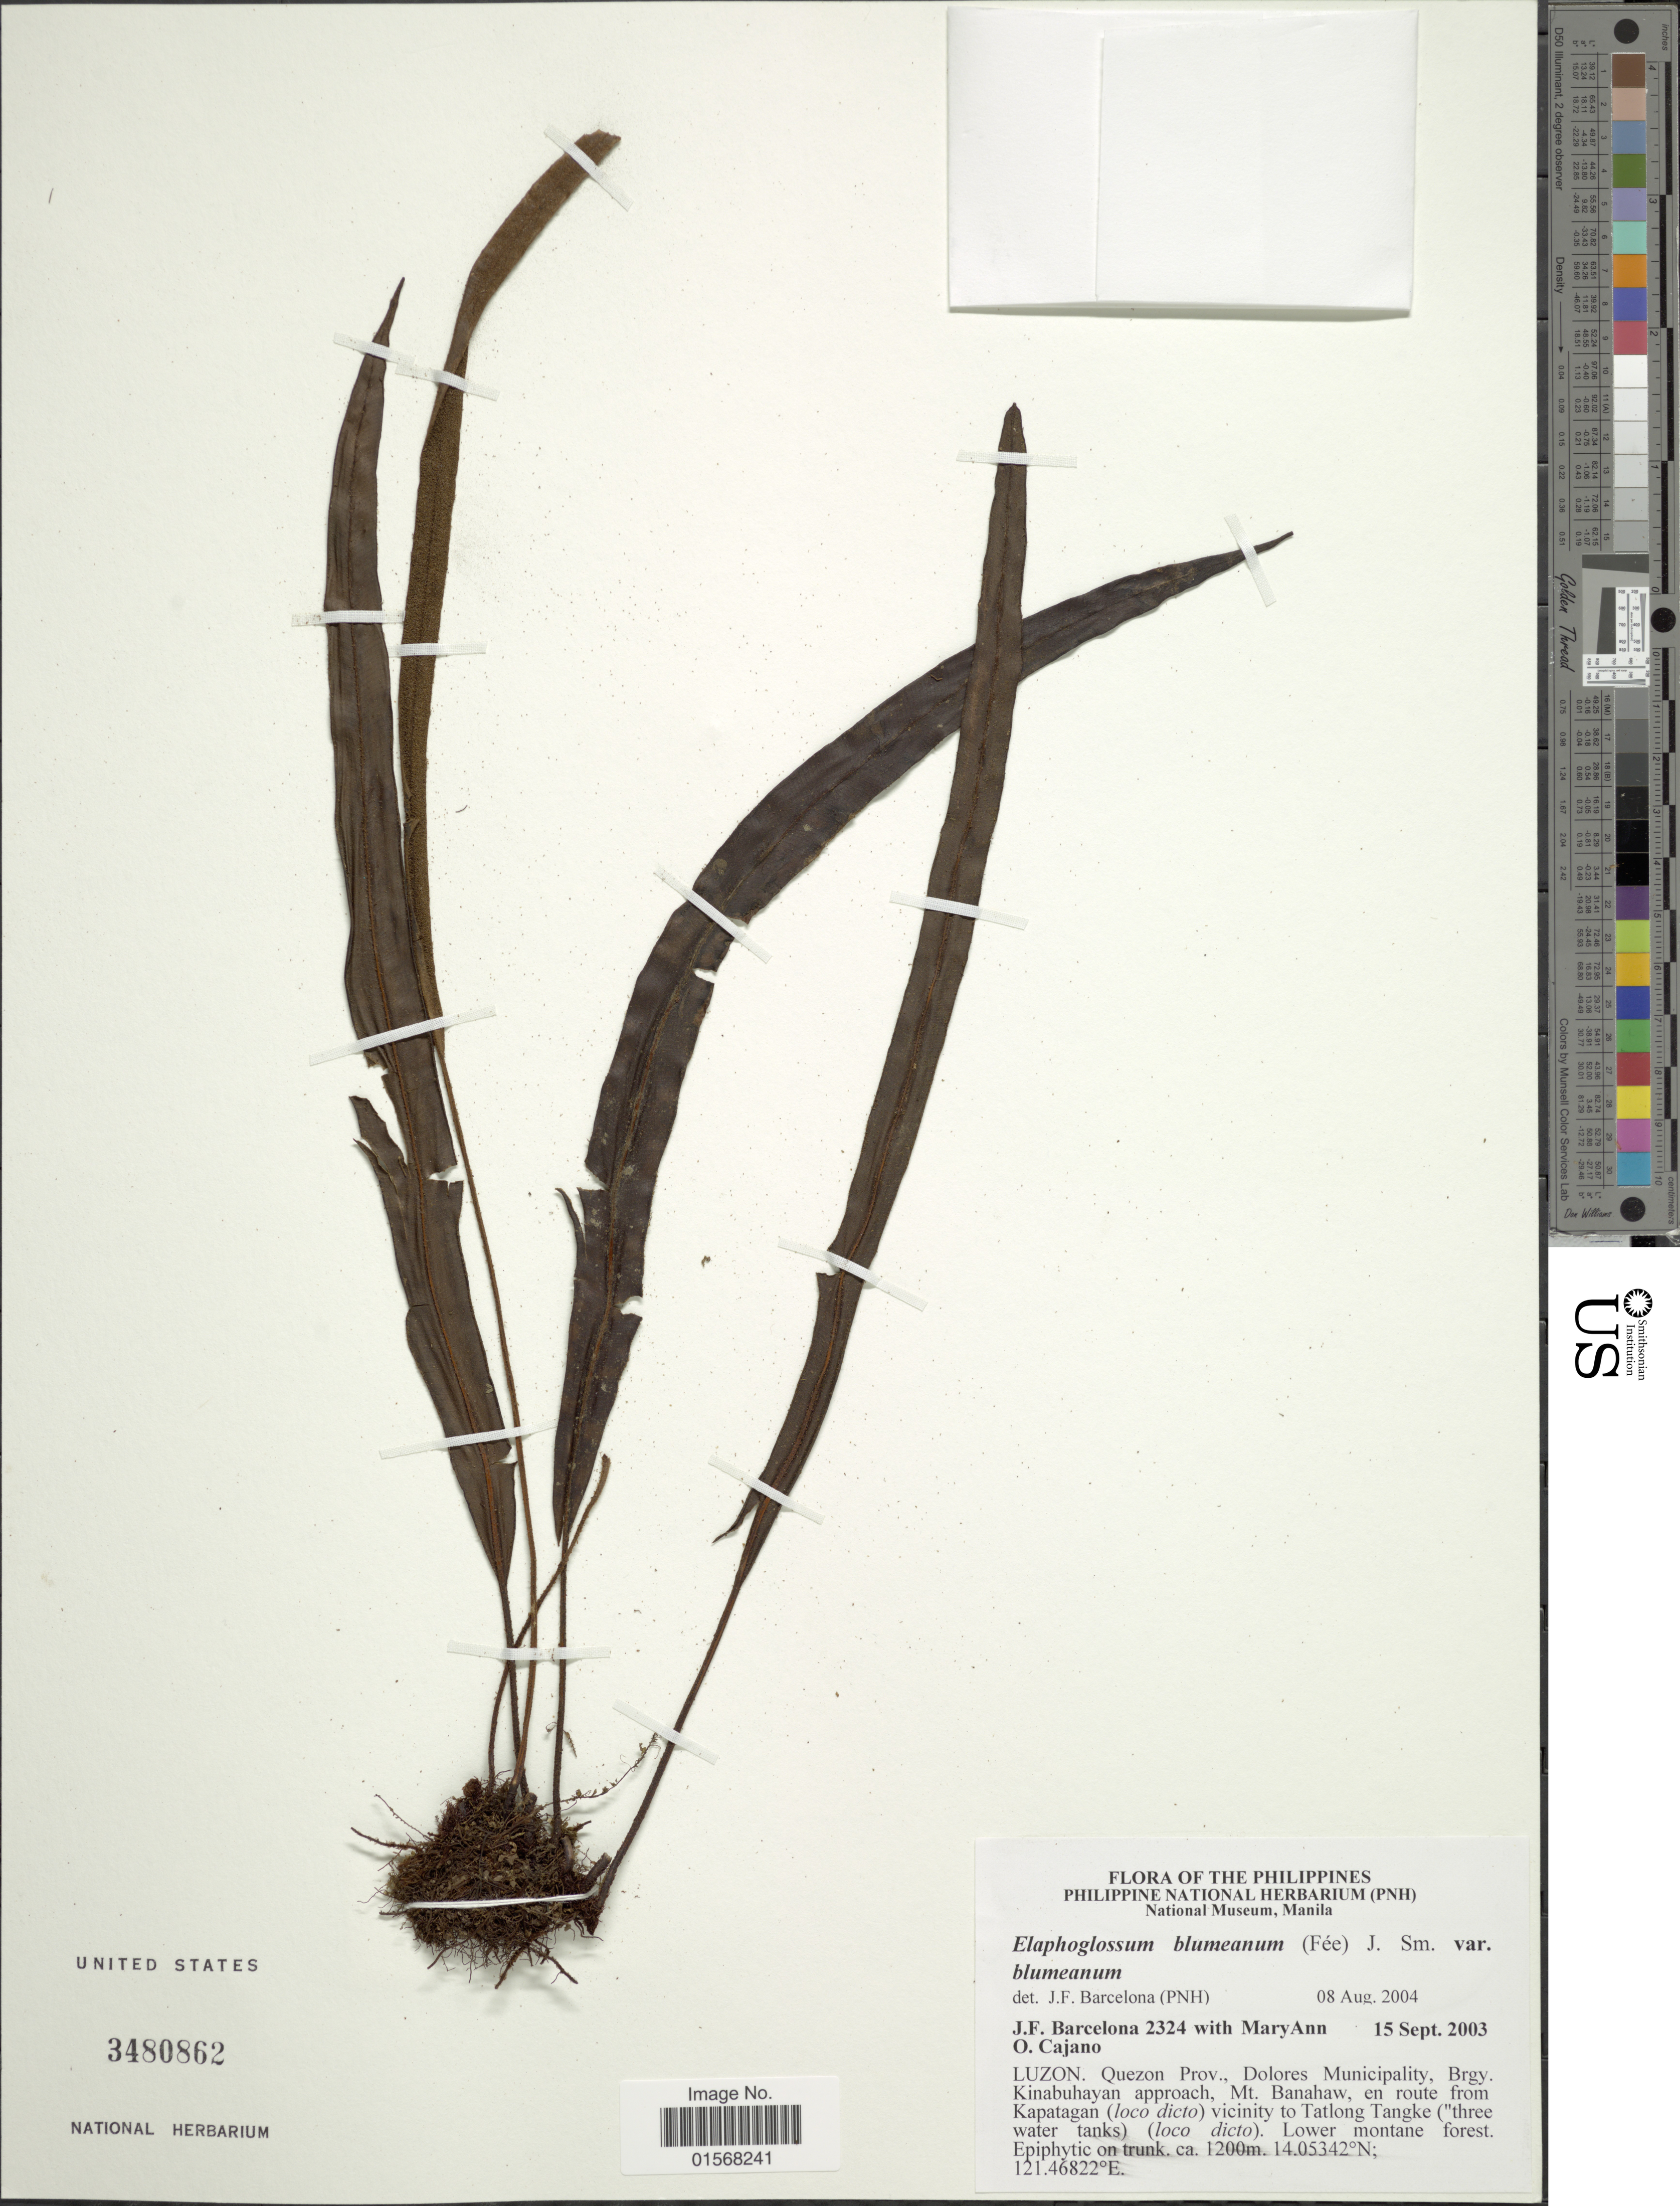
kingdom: Plantae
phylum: Tracheophyta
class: Polypodiopsida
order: Polypodiales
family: Dryopteridaceae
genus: Elaphoglossum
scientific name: Elaphoglossum blumeanum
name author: (Fée) J. Sm.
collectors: J. F. Barcelona & M. Cajano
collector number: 2324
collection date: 2003-09-15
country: Philippines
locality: Luzon, Quezon Prov., Dolores Municipality, Brgy. Kinabuhayan approach, Mt. Banahaw, en route from Kapatagan (loco dicto) vicinity to Tatlong Tangke (three water tanks) (loco dicto)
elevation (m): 1200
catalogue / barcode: US 3480862